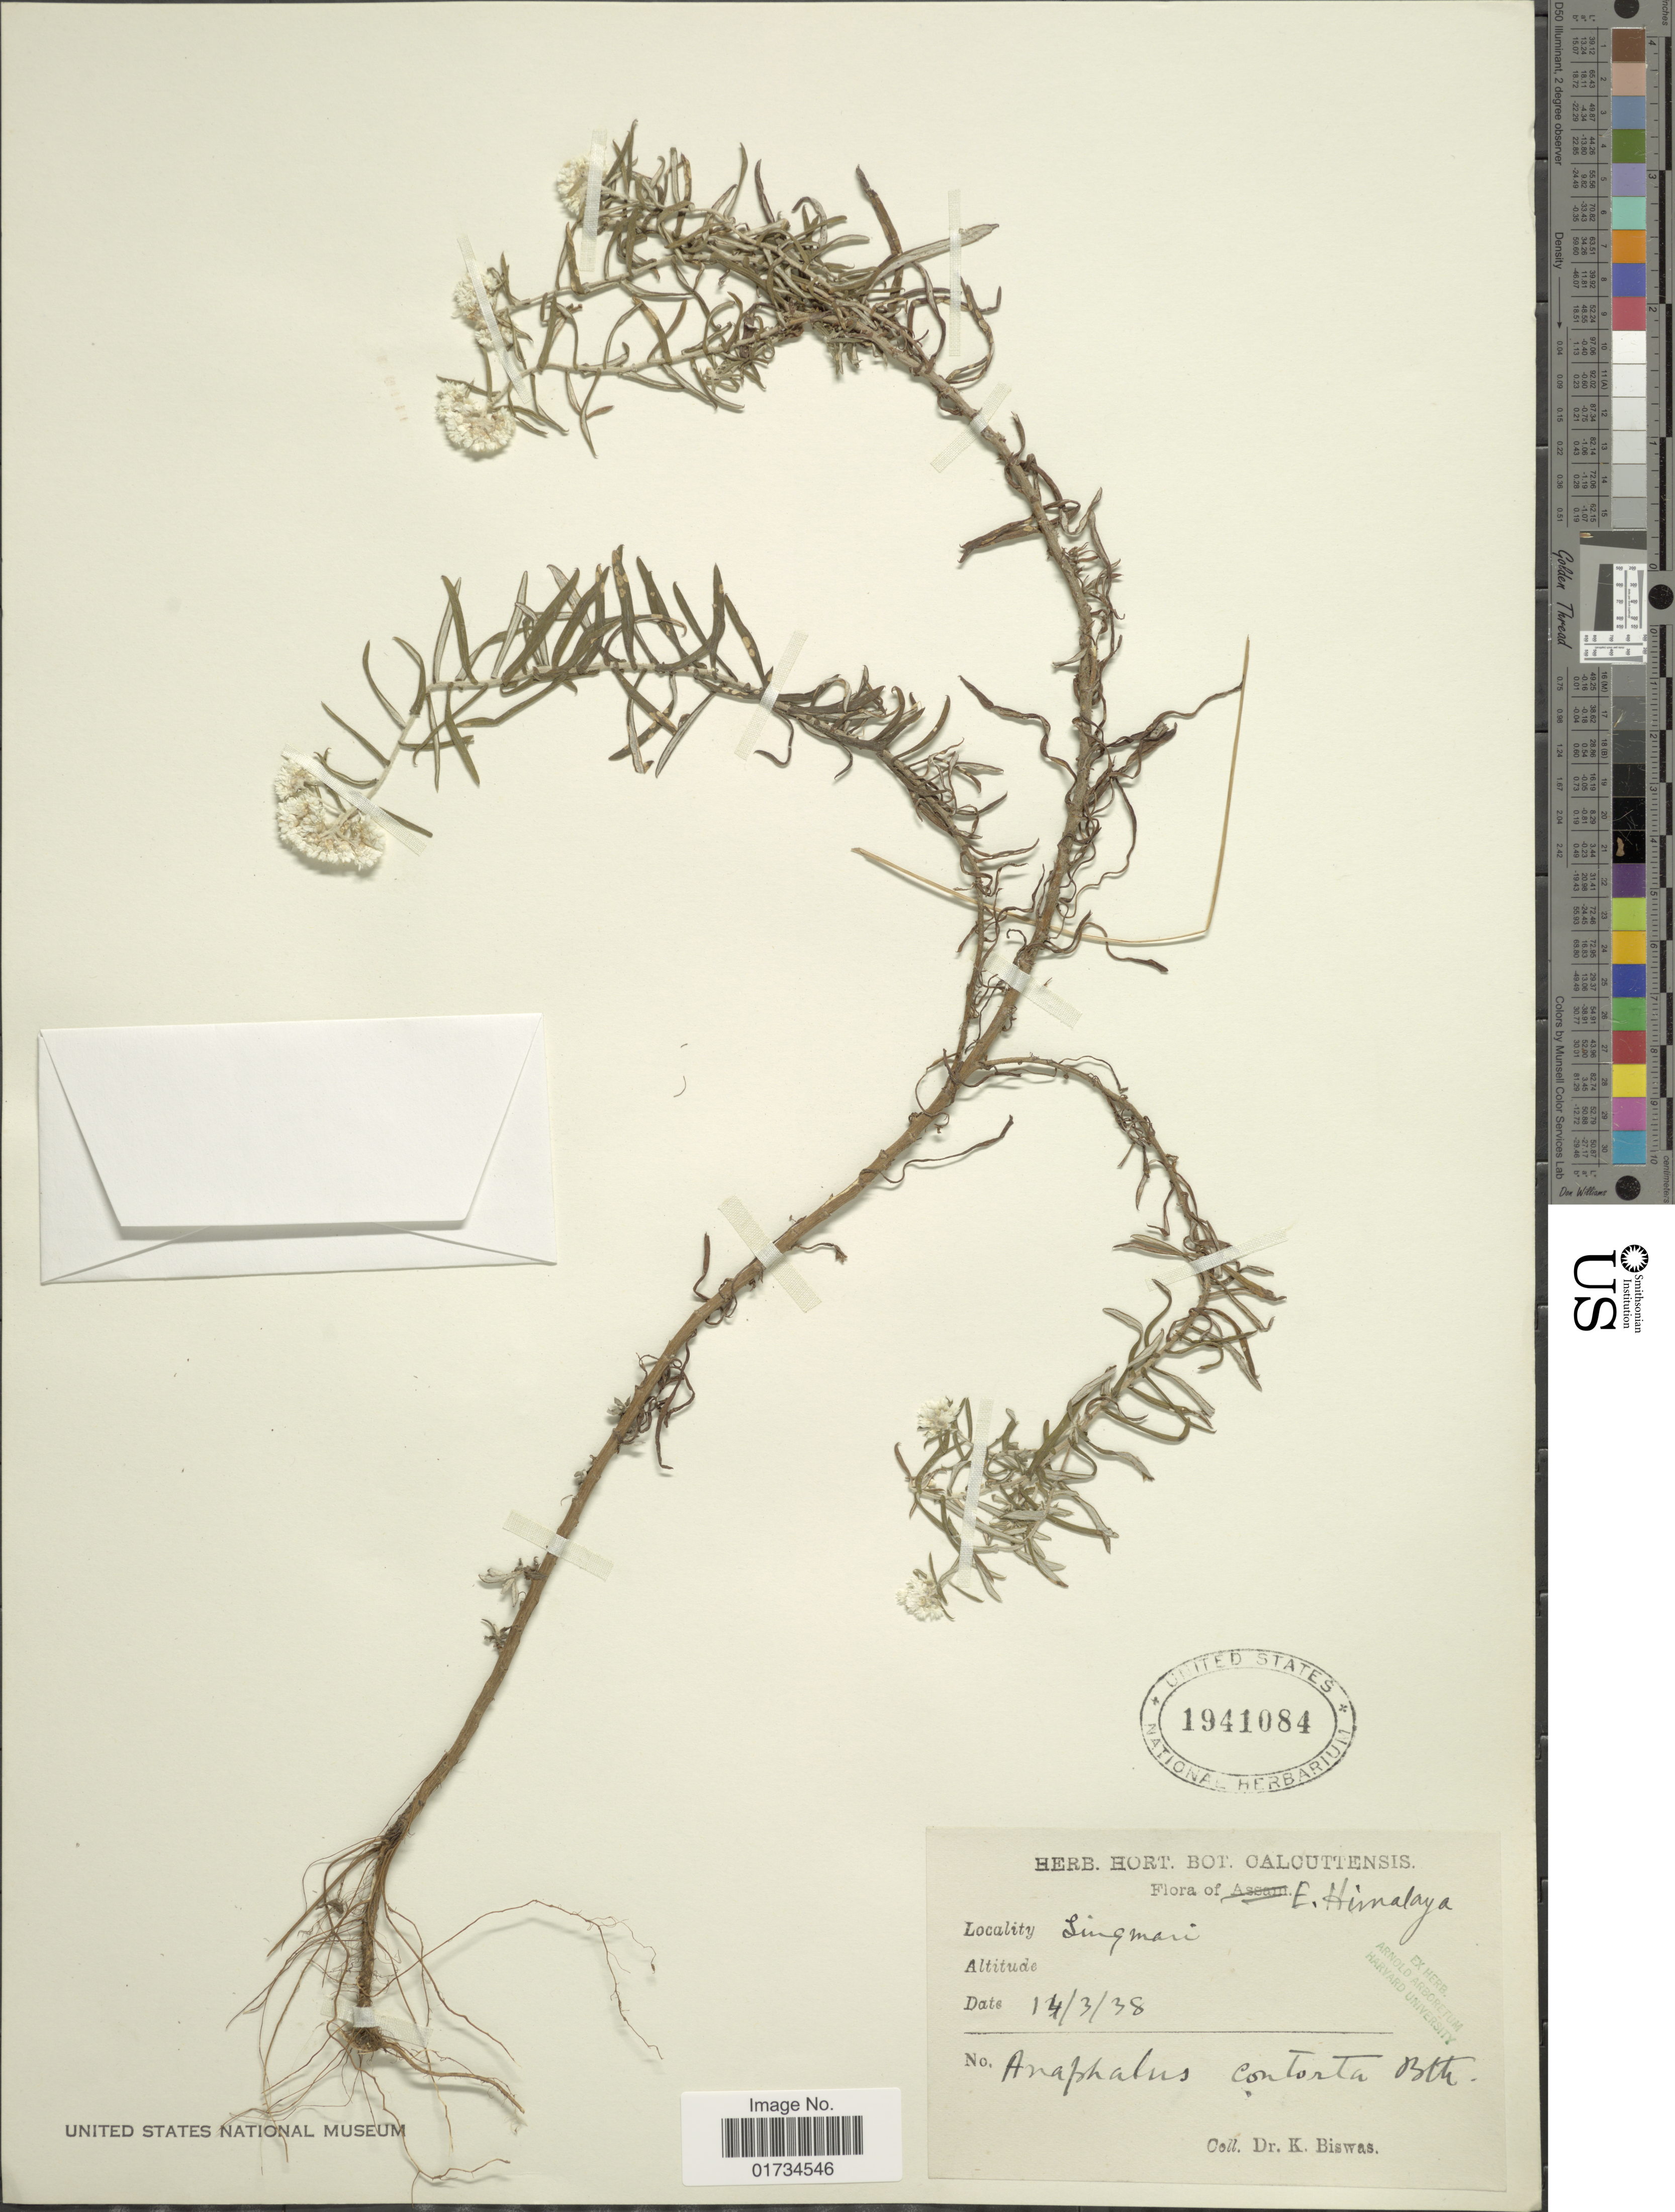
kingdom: Plantae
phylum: Tracheophyta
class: Magnoliopsida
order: Asterales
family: Asteraceae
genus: Anaphalis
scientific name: Anaphalis contorta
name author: (D. Don) Hook. f.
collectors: K. Biswas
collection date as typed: Transcribed d/m/y: 14/3/38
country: India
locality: E. Himalaya. Lingmarie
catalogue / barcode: US 1941084